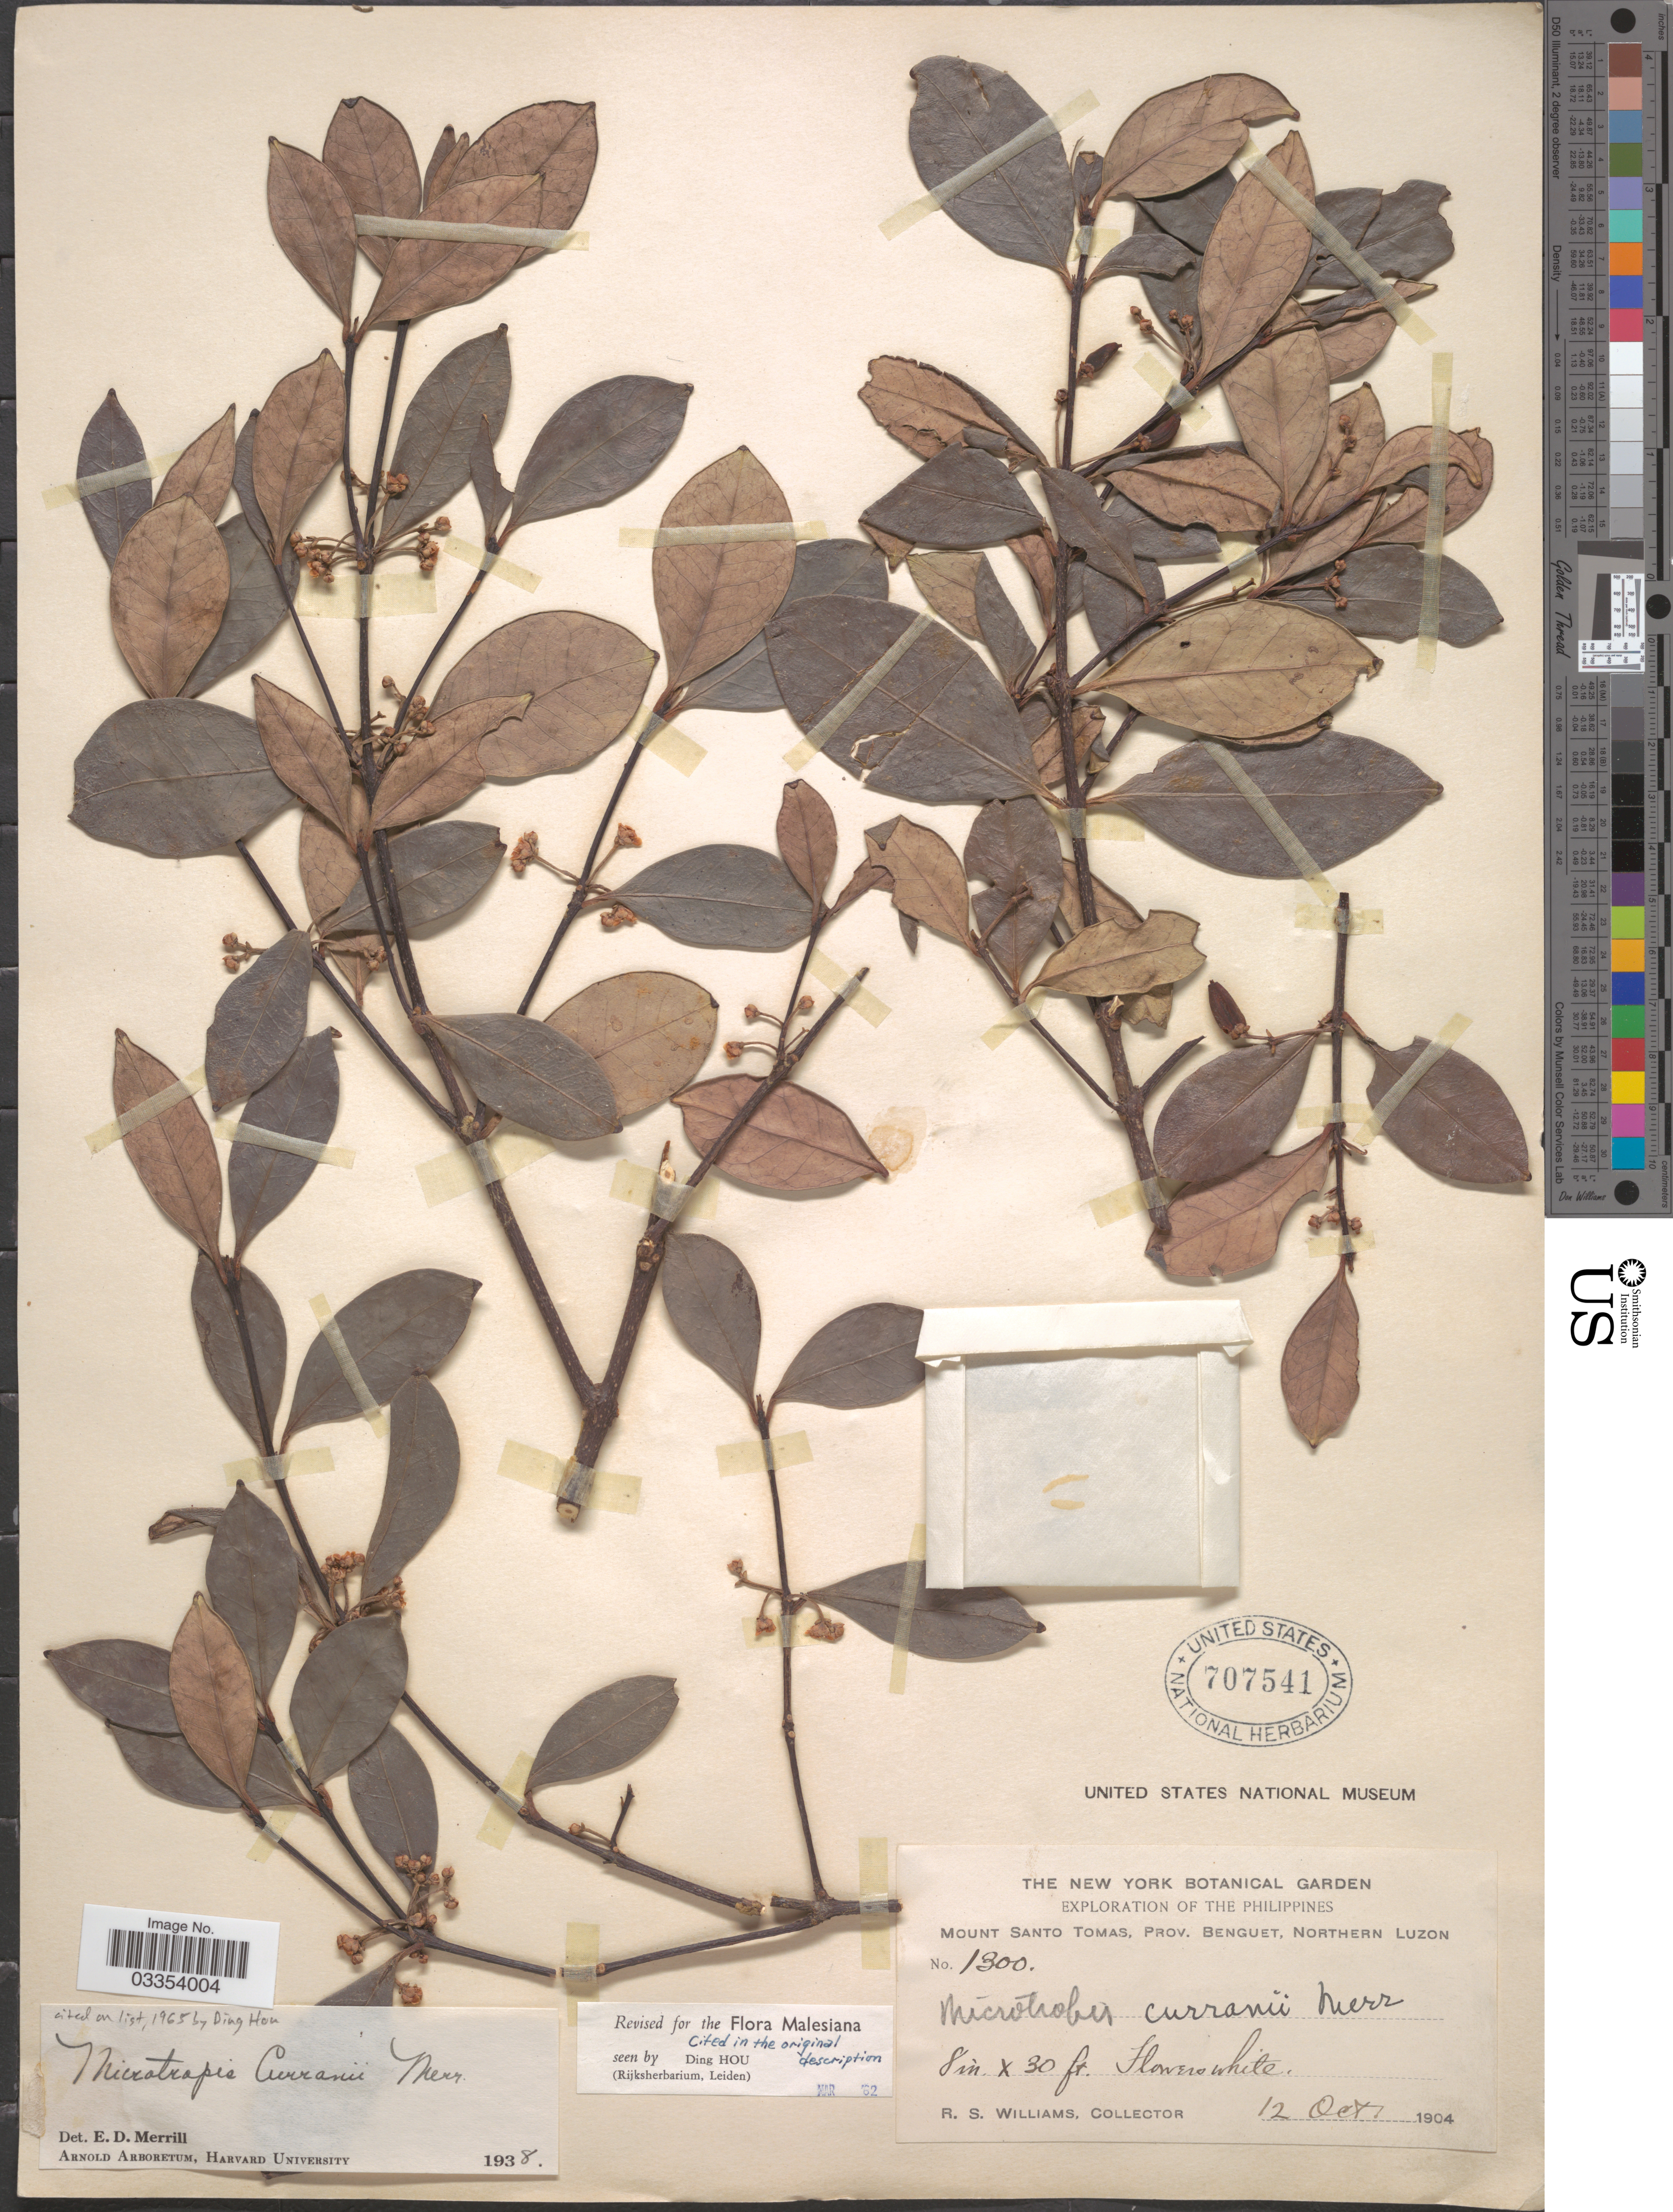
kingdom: Plantae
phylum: Tracheophyta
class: Magnoliopsida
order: Celastrales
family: Celastraceae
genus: Microtropis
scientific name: Microtropis curranii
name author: Merr.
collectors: R. Wiliams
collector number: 1300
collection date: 1904-10-12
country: Philippines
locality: Mount Santo Tomas, Prov. Benguet, Northern Luzon.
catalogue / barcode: US 707541